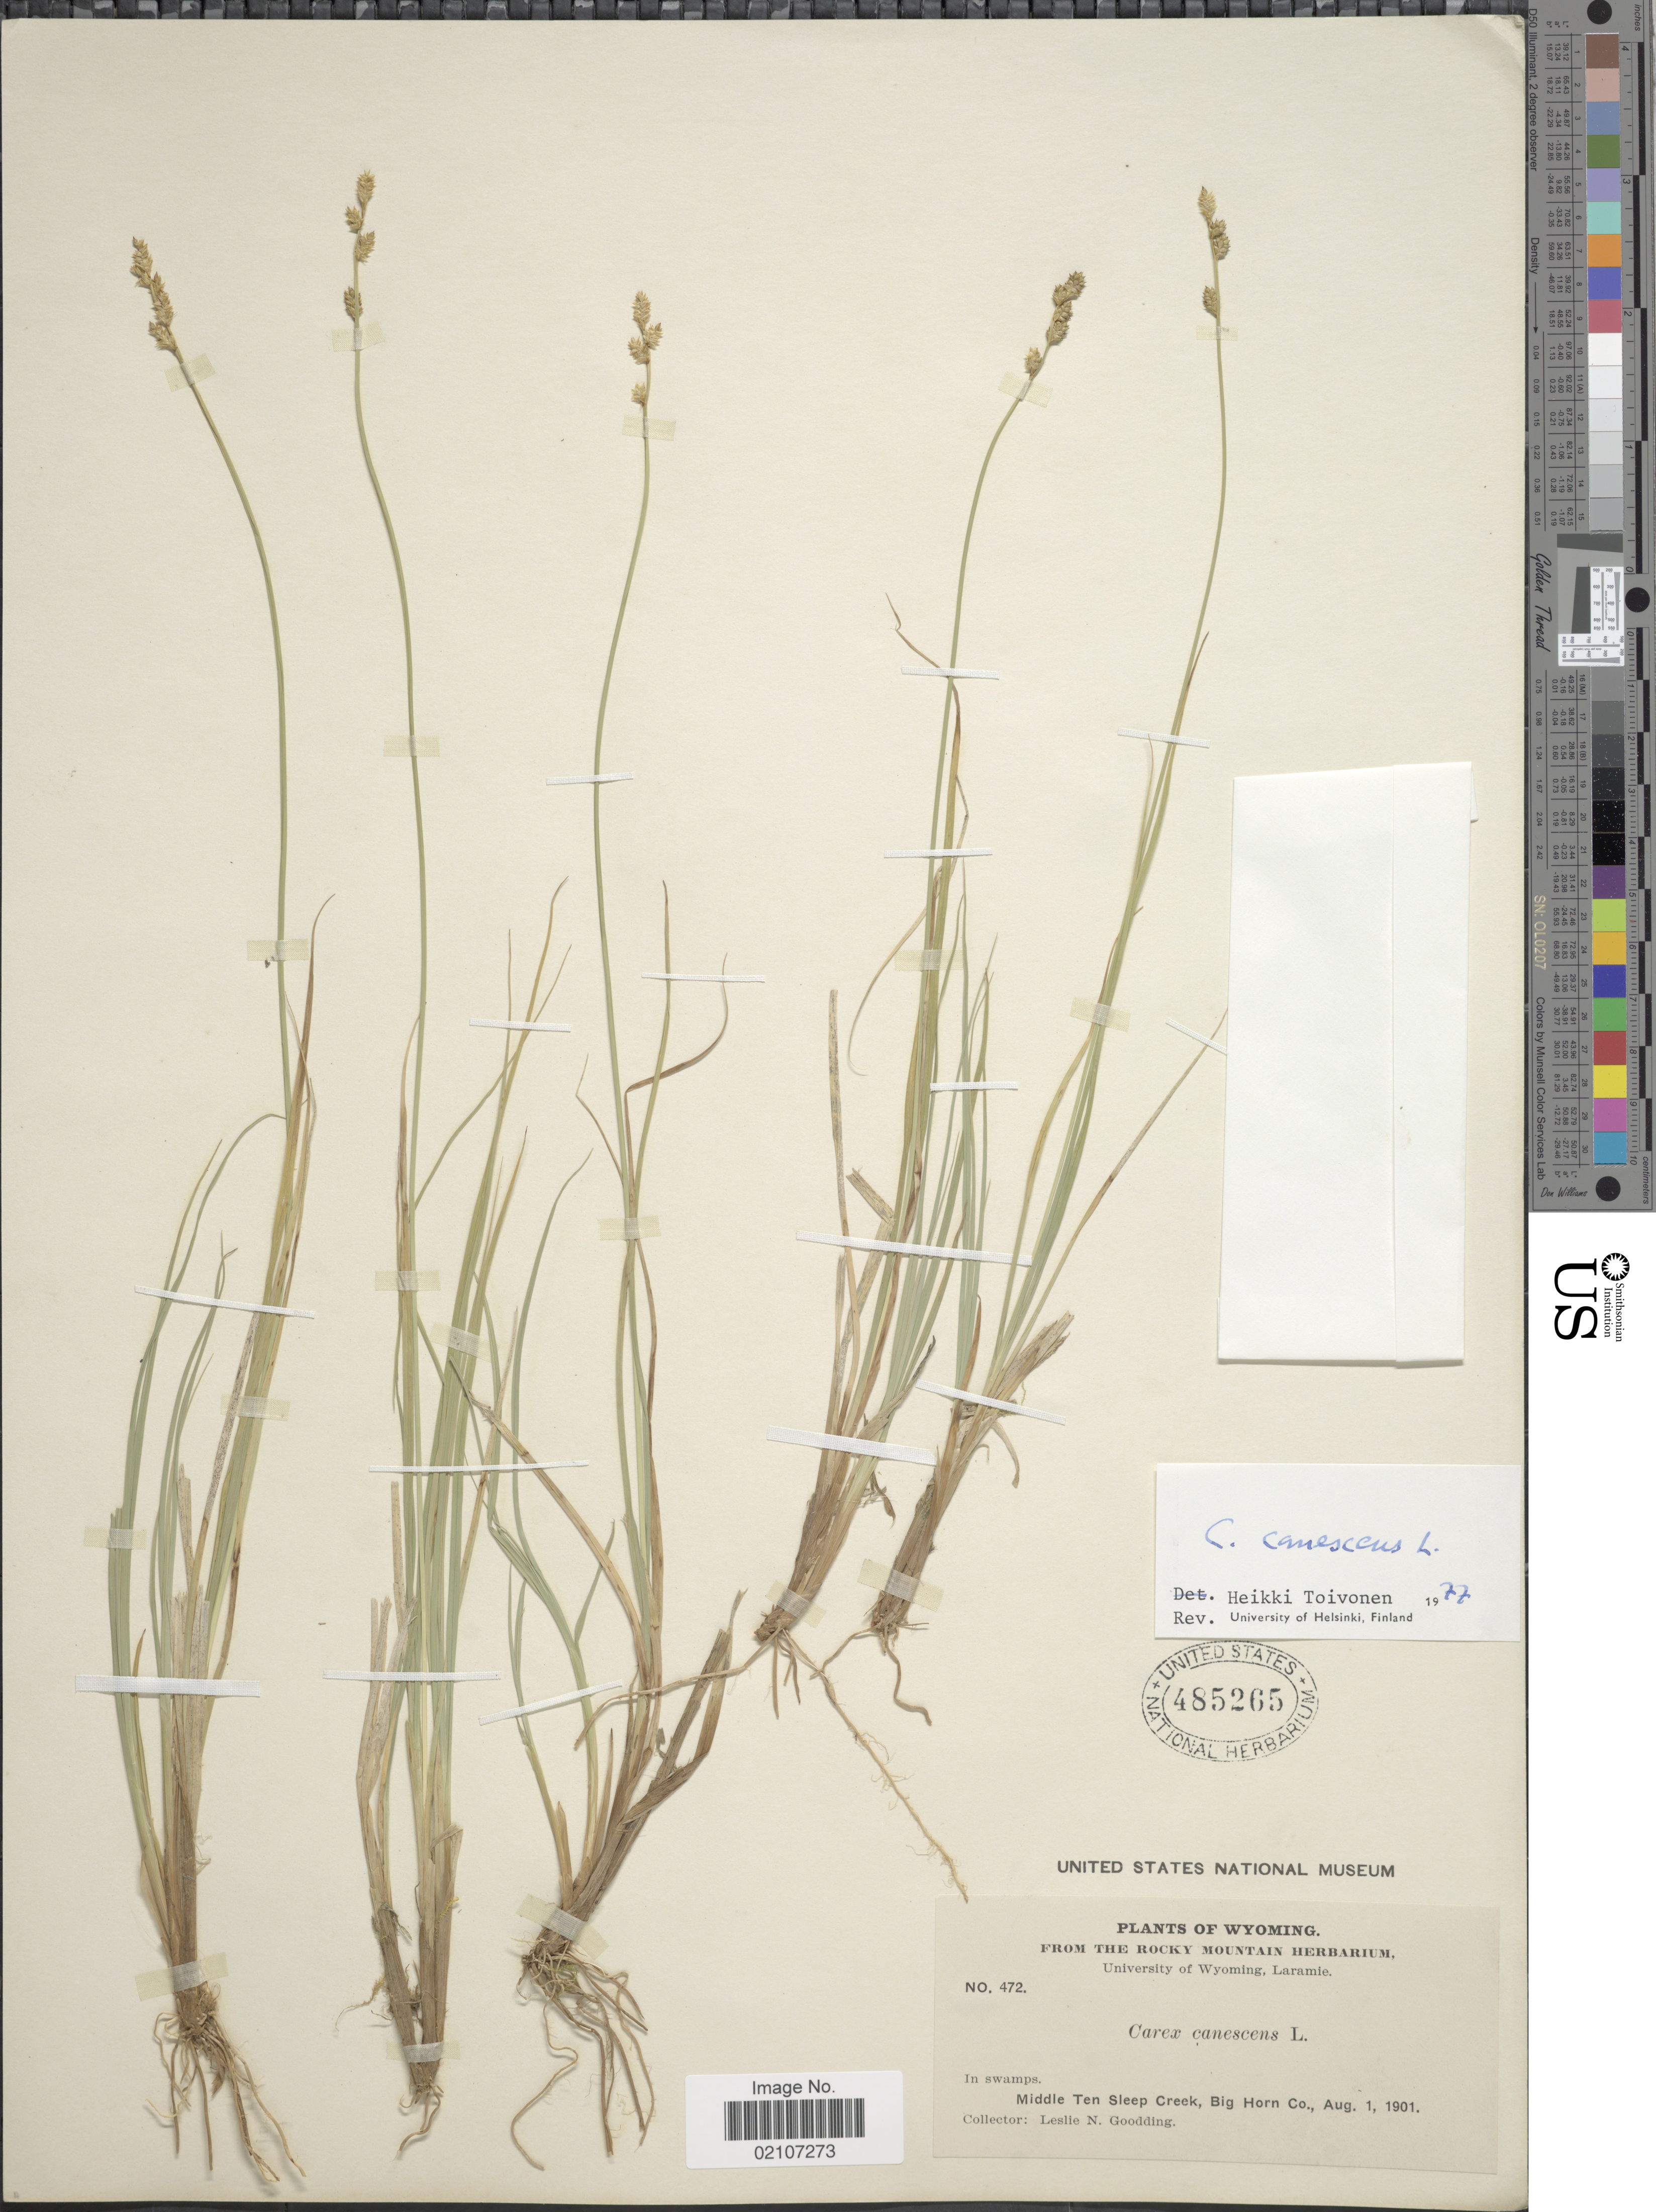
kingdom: Plantae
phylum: Tracheophyta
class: Liliopsida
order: Poales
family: Cyperaceae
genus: Carex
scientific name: Carex canescens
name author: L.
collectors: L. N. Goodding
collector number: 472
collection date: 1901-08-01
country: United States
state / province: Wyoming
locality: In swamps. Middle Ten Sleep Creek, Big Horn Co.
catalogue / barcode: US 485265